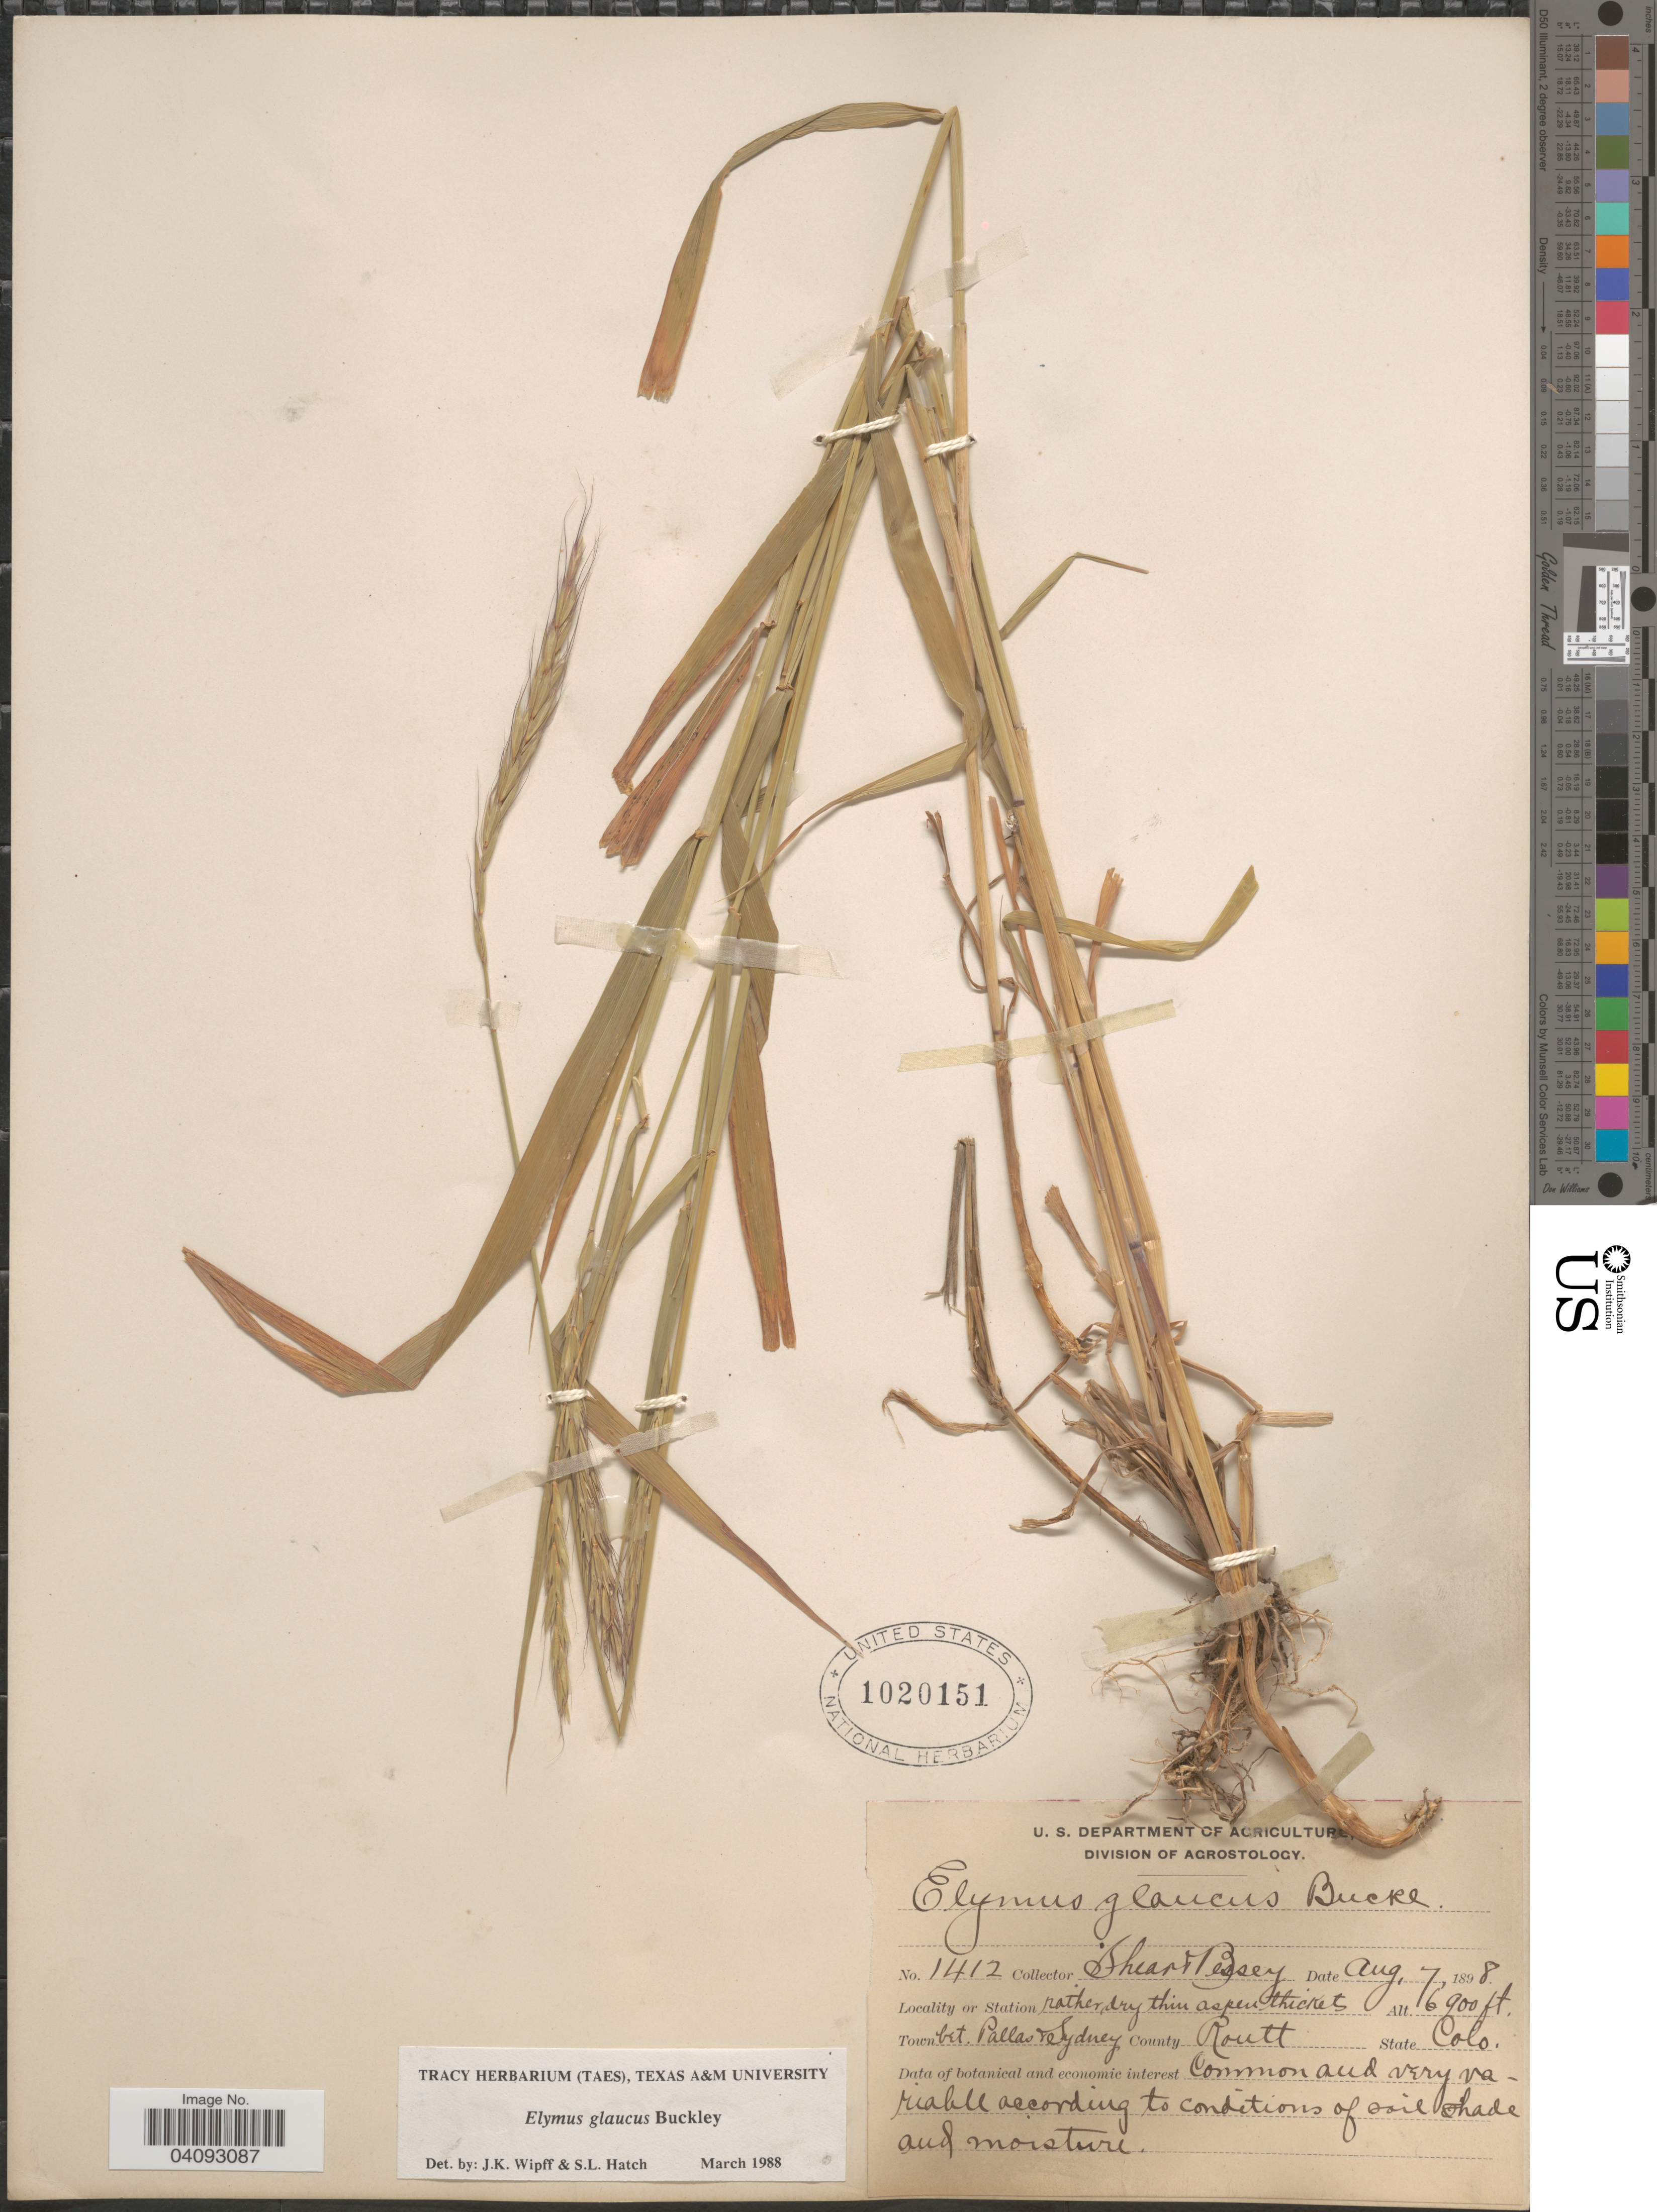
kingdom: Plantae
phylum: Tracheophyta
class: Liliopsida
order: Poales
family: Poaceae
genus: Elymus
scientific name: Elymus glaucus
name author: Buckley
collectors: -- Shear & -. Bessey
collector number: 1412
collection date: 1898-08-07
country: United States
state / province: Colorado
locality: Rather, dry thin aspen thicket. Town bet. Pallas & Sydney. County Routt.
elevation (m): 2103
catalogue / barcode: US 1020151